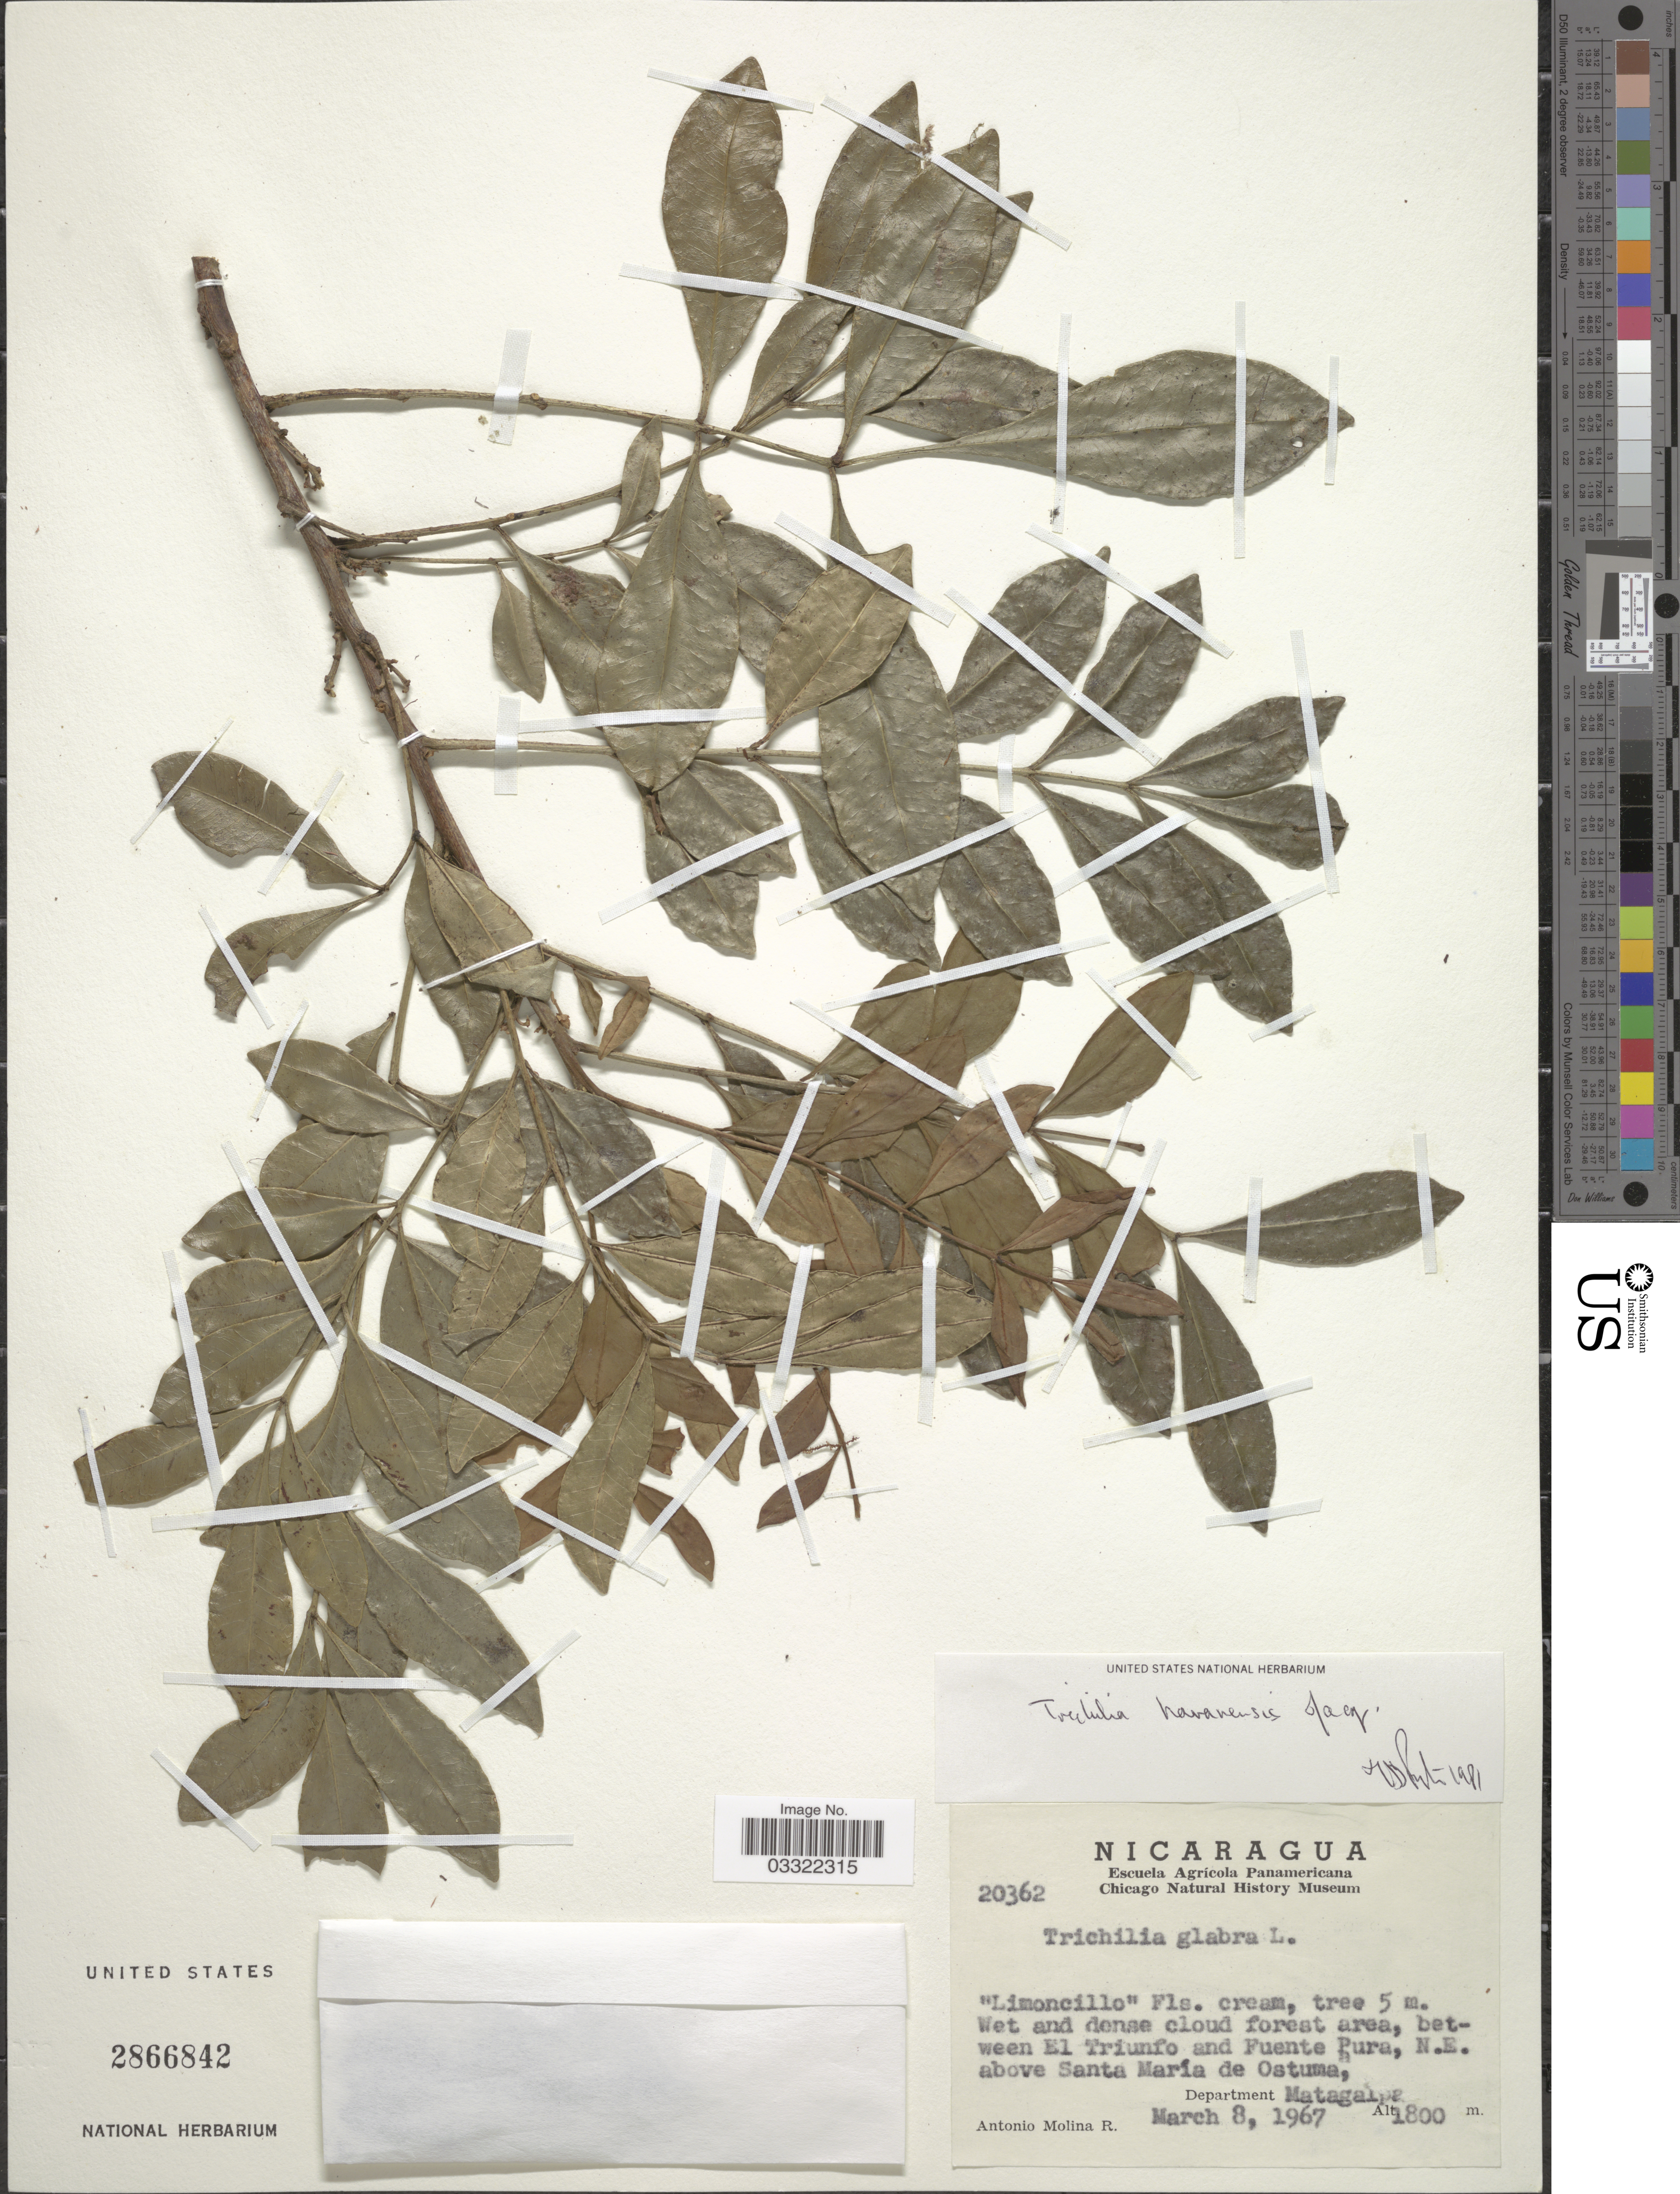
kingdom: Plantae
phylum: Tracheophyta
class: Magnoliopsida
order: Sapindales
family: Meliaceae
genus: Trichilia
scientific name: Trichilia havanensis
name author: Jacq.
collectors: A. Molina R.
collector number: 20362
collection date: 1967-03-08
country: Nicaragua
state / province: Matagalpa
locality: Wet and dense cloud forest area, between El Triunfo and Fuente Pura, N.E. above Santa María de Ostuma, Department Matgalpa.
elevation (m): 1800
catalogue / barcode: US 2866842